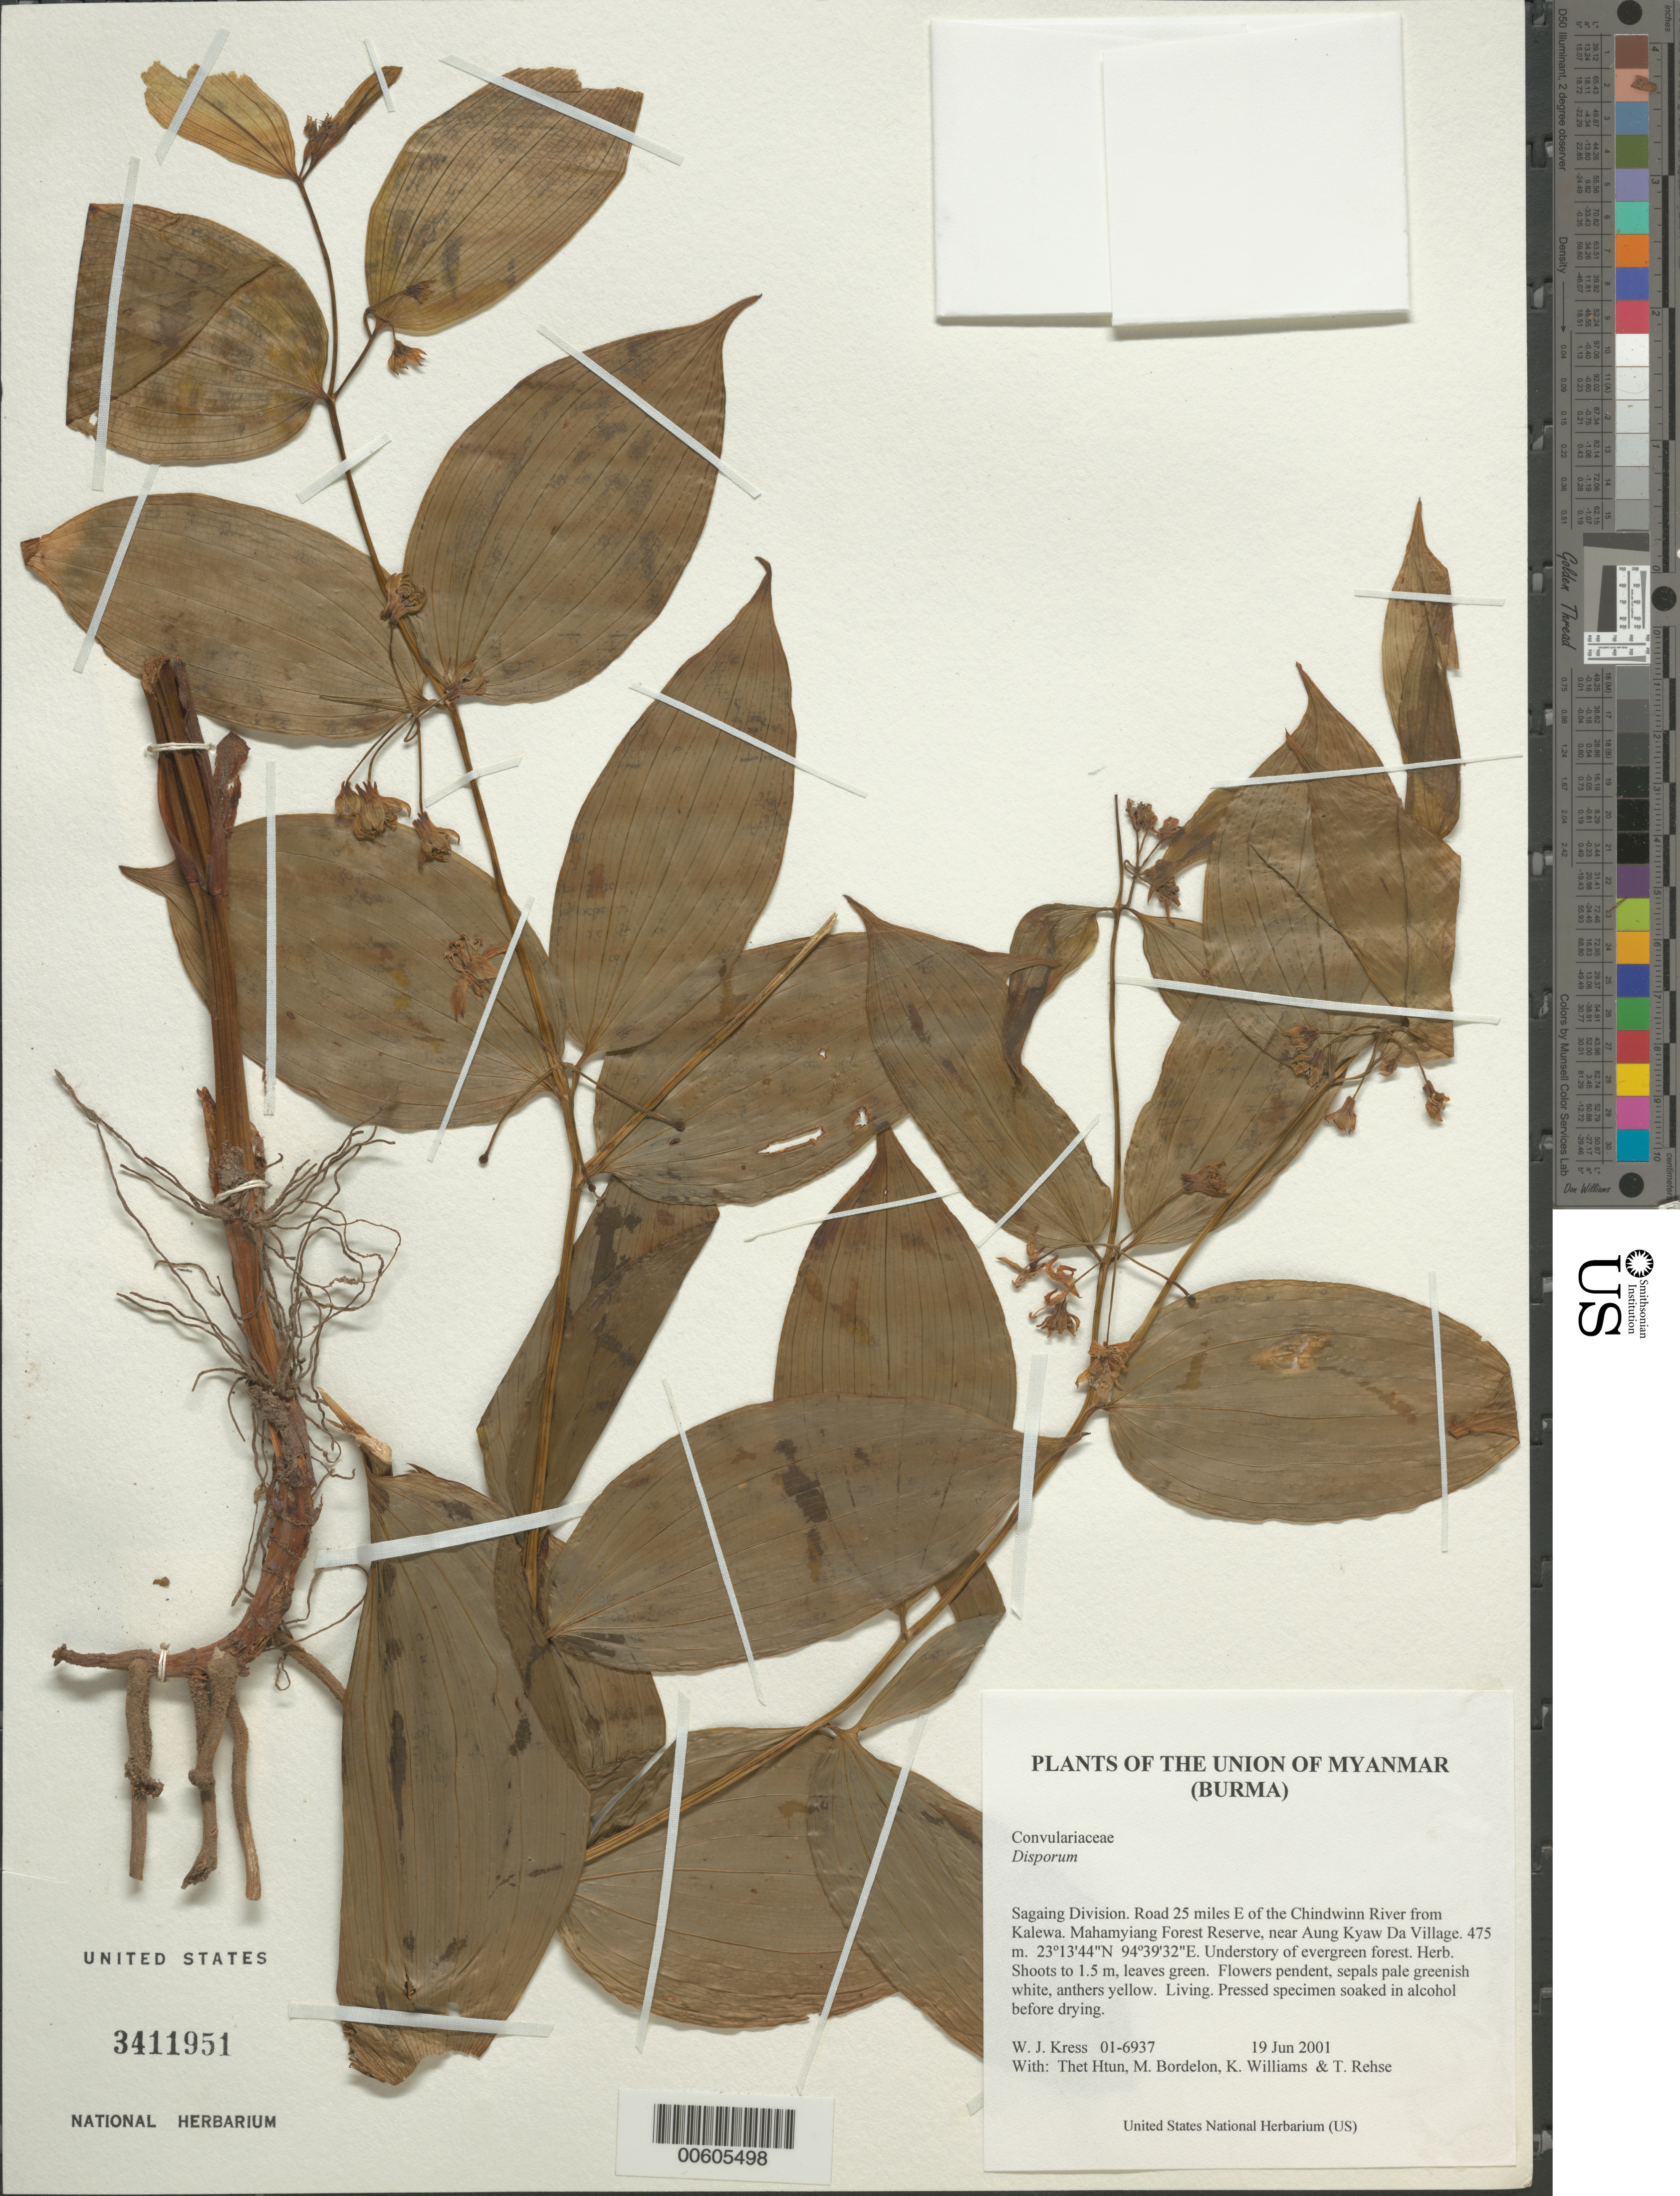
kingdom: Plantae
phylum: Tracheophyta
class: Liliopsida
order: Liliales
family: Colchicaceae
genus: Disporum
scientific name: Disporum sp.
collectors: W. J. Kress, Thet Htun, M. Bordelon, K. J. Williams & T. Rehse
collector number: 01-6937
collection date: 2001-06-19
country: Myanmar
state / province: Sagaing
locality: Road 25 miles E of the Chindwinn River from Kalewa. Mahamyiang Forest Reserve, near Aung Kyaw Da Village.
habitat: Understory of evergreen forest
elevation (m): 475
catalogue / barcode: US 3411951